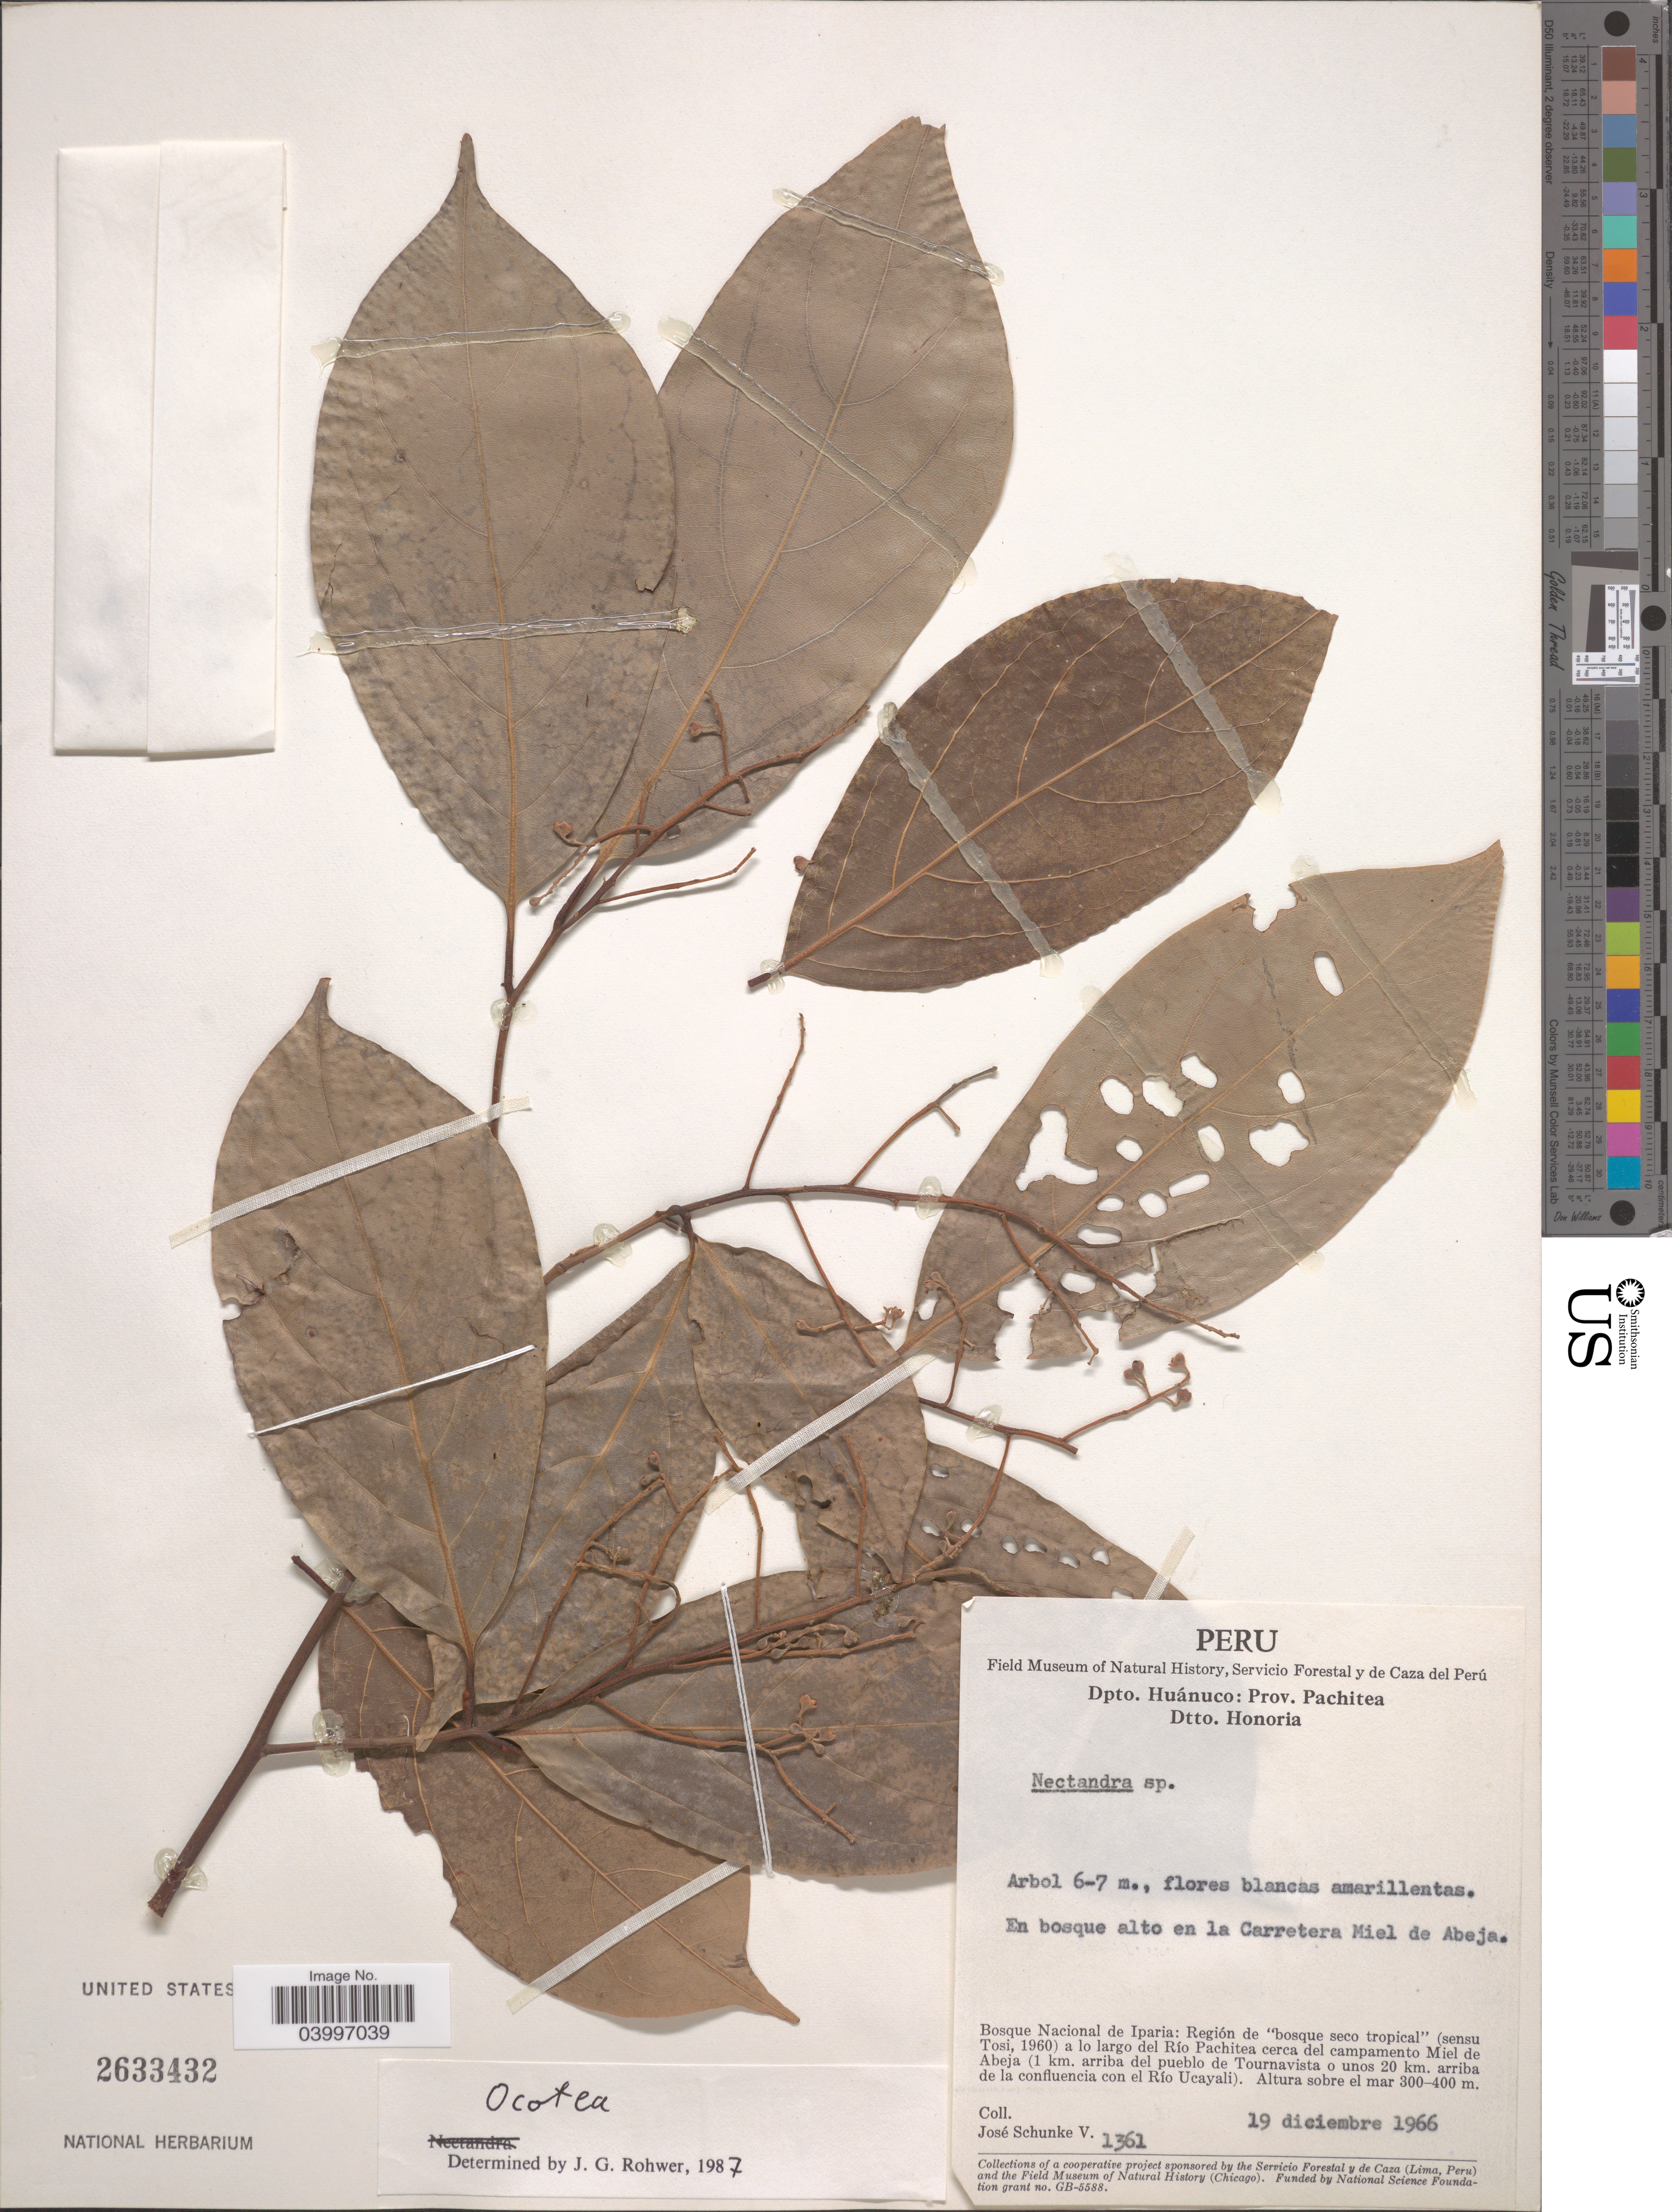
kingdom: Plantae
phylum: Tracheophyta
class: Magnoliopsida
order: Laurales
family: Lauraceae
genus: Ocotea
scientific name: Ocotea sp.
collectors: J. Schunke Vigo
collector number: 1361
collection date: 1966-12-19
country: Peru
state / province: Huánuco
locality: Dpto. Huánuco: Prov. Pachitea. Dtto. Honoria. Bosque Nacional de Iparia: Región de 'bosque seco tropical' (sensu Tosi, 1960) a lo largo del Río Pachitea cerca del campamento Miel de Abeja (1 km. arriba del pueblo de Tournavista o unos 20 km. arriba de la confluencia con el Río Ucayali).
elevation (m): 300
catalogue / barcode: US 2633432